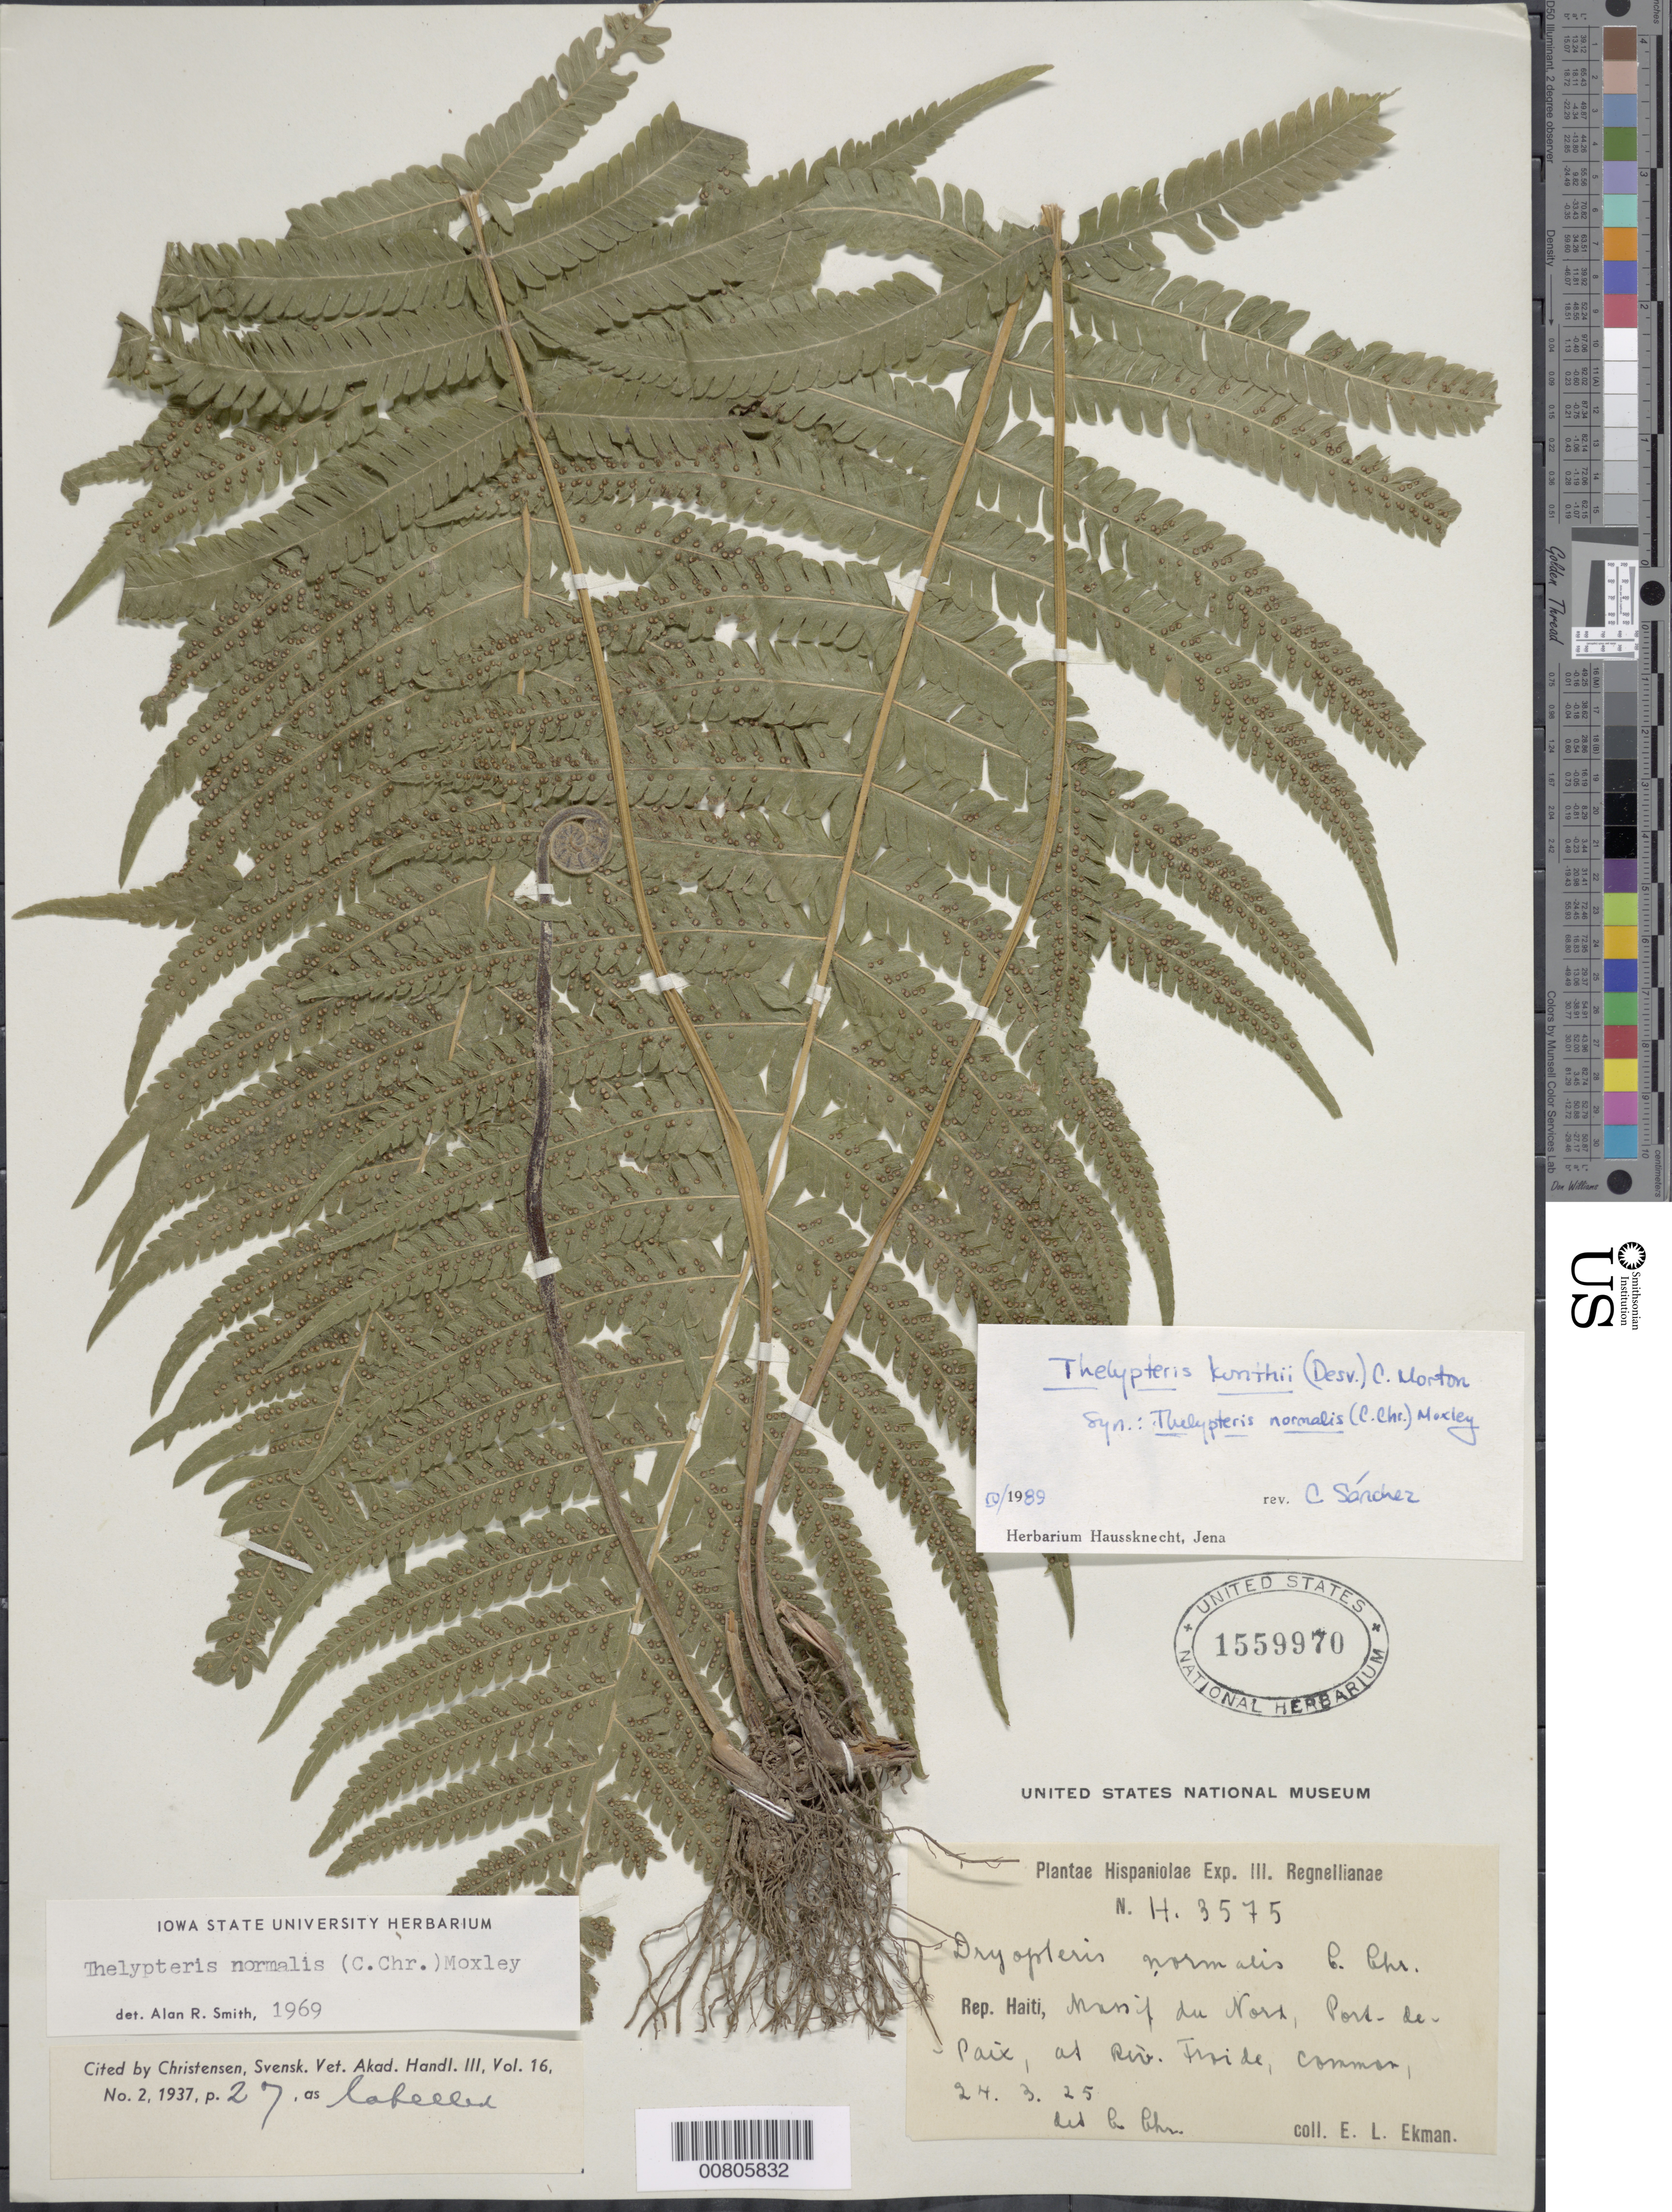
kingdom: Plantae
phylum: Tracheophyta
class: Polypodiopsida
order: Polypodiales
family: Thelypteridaceae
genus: Christella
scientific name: Christella kunthii comb. ined.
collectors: E. L. Ekman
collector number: H 3575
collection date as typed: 24 Mar 1925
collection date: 1925-03-24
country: Haiti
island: Hispaniola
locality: Massif du Nord, Port de Paix, at Riv. Froide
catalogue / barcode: US 1559970